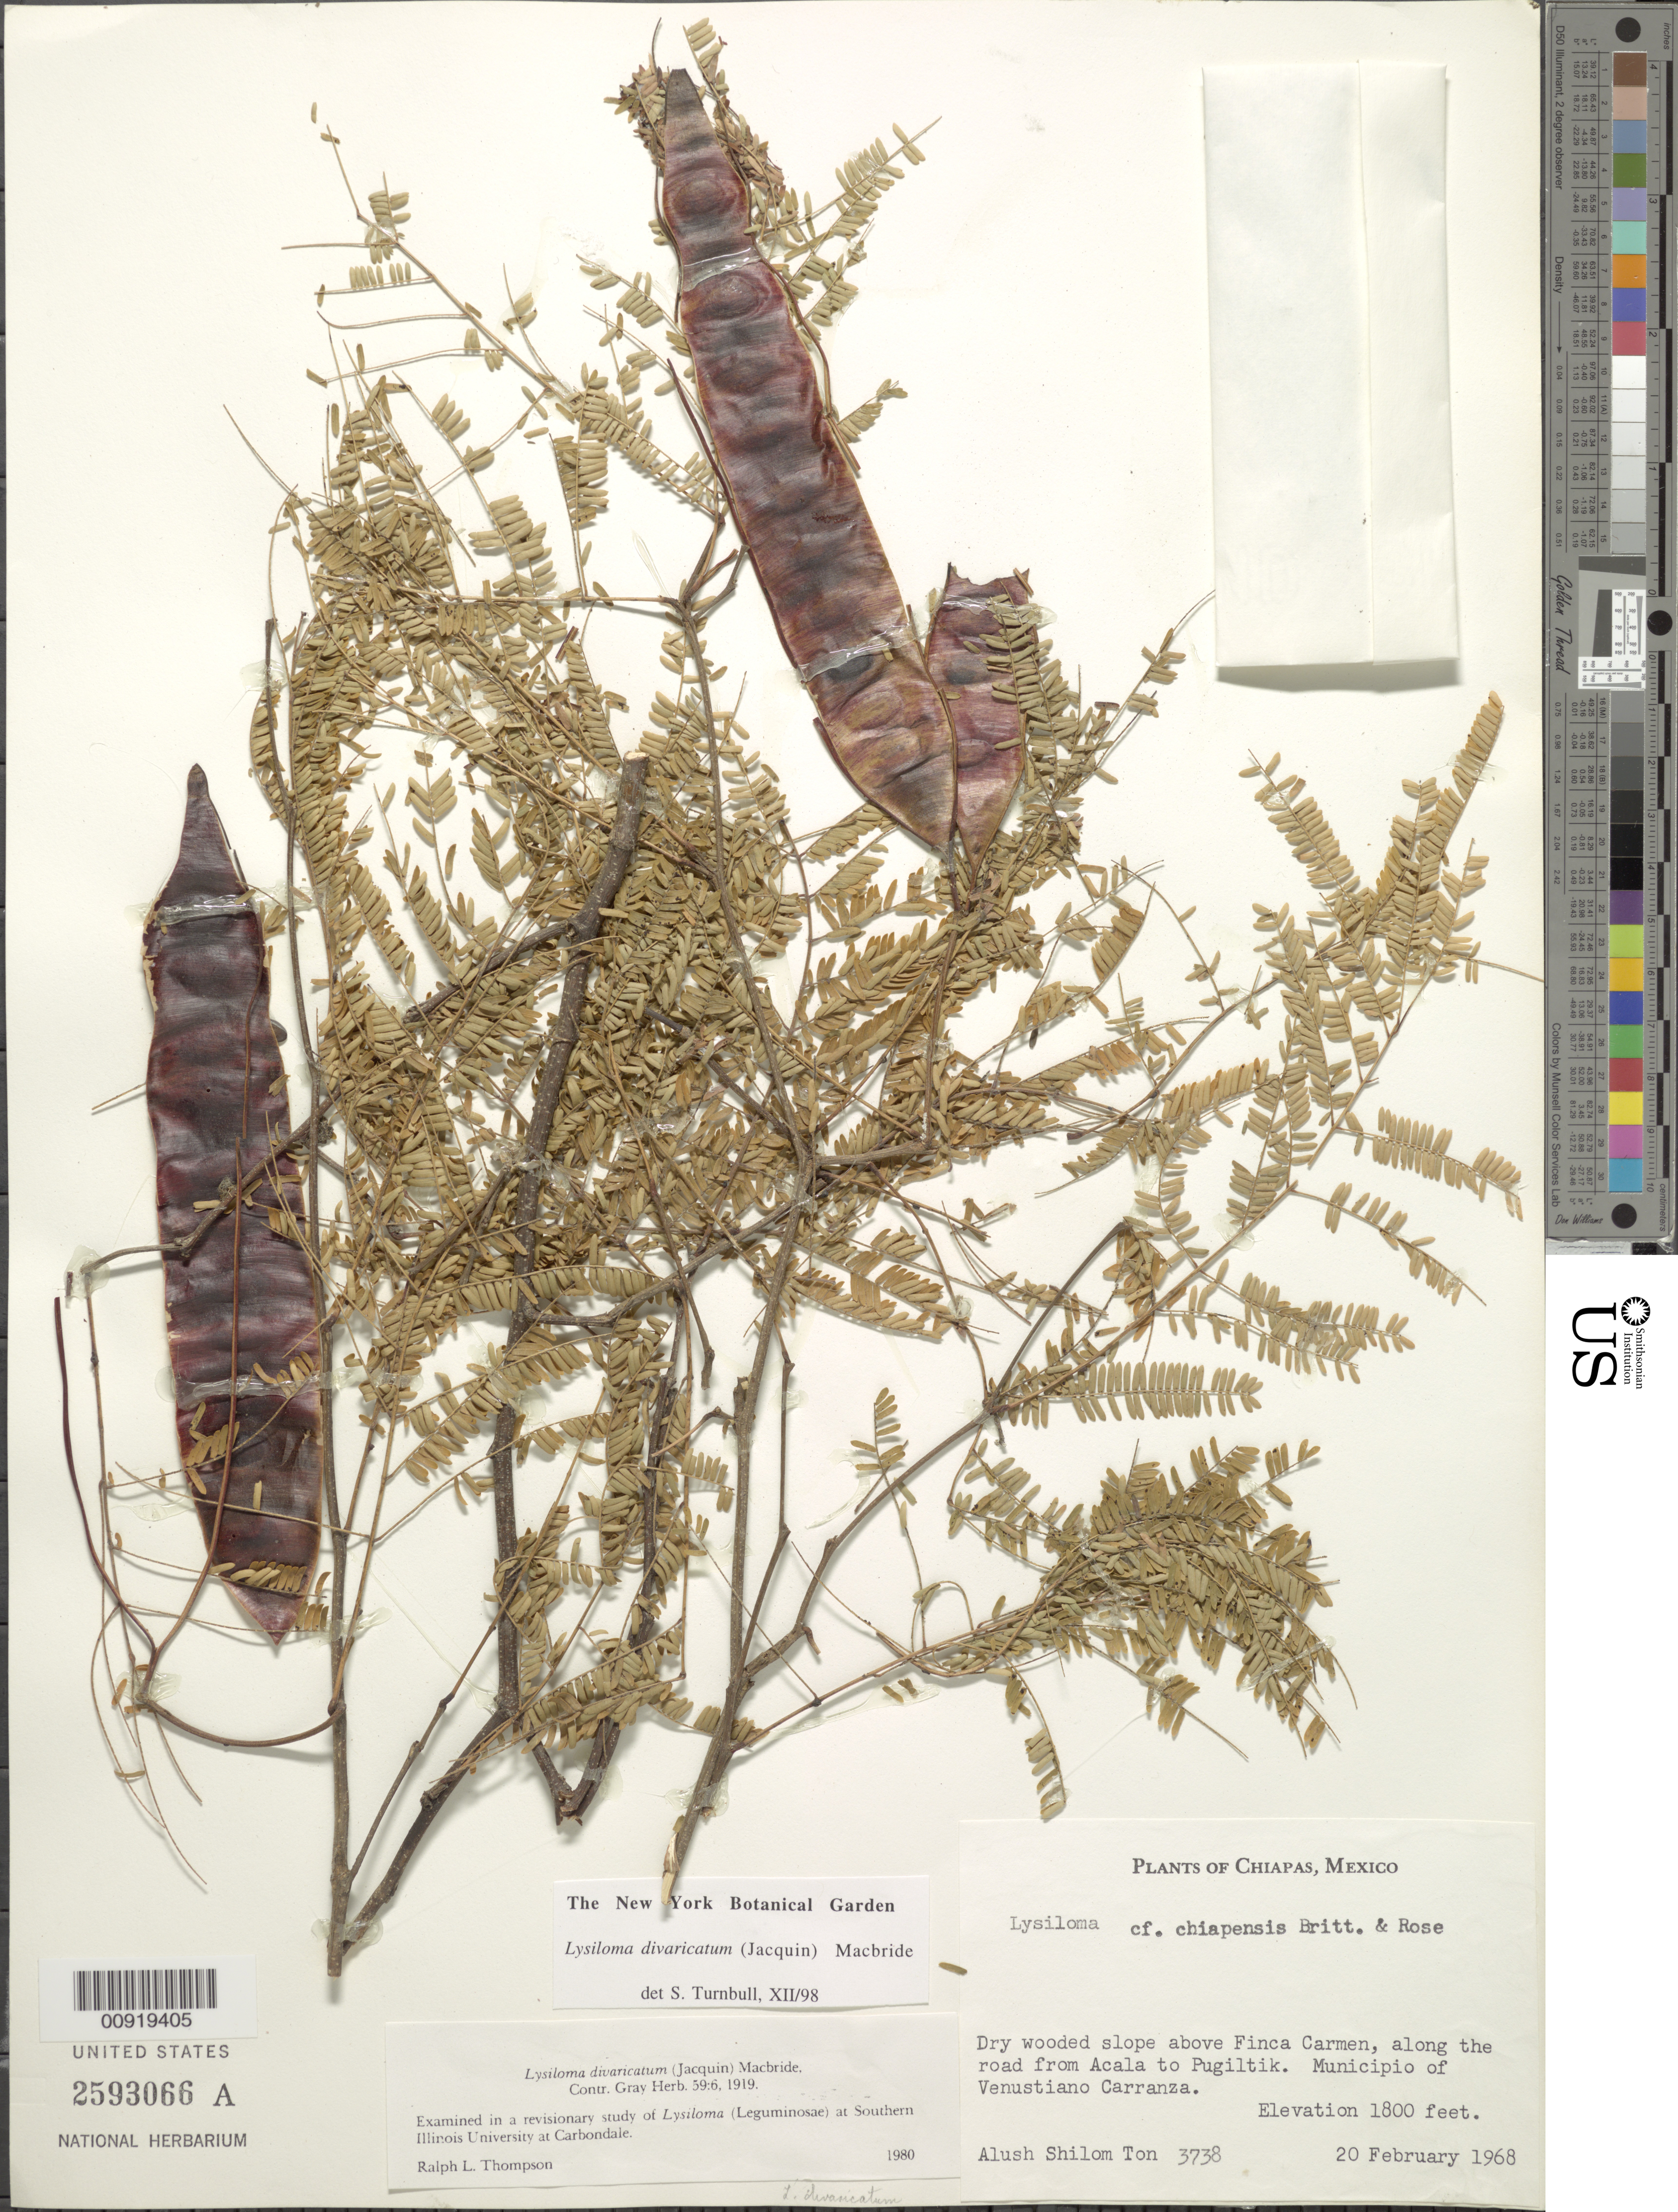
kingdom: Plantae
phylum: Tracheophyta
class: Magnoliopsida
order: Fabales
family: Fabaceae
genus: Lysiloma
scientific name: Lysiloma divaricatum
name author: (Jacq.) J.F. Macbr.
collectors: A. Shilom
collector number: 3738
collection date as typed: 20 Feb 1968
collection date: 1968-02-20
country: Mexico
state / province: Chiapas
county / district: Venustiano Carranza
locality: Above Finca Carmen, along the road from Acala to Pugiltik. Municipio of Venustiano Carranza, Chiapas.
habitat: Dry wooded aslope.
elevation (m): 549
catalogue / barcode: US 2593066A